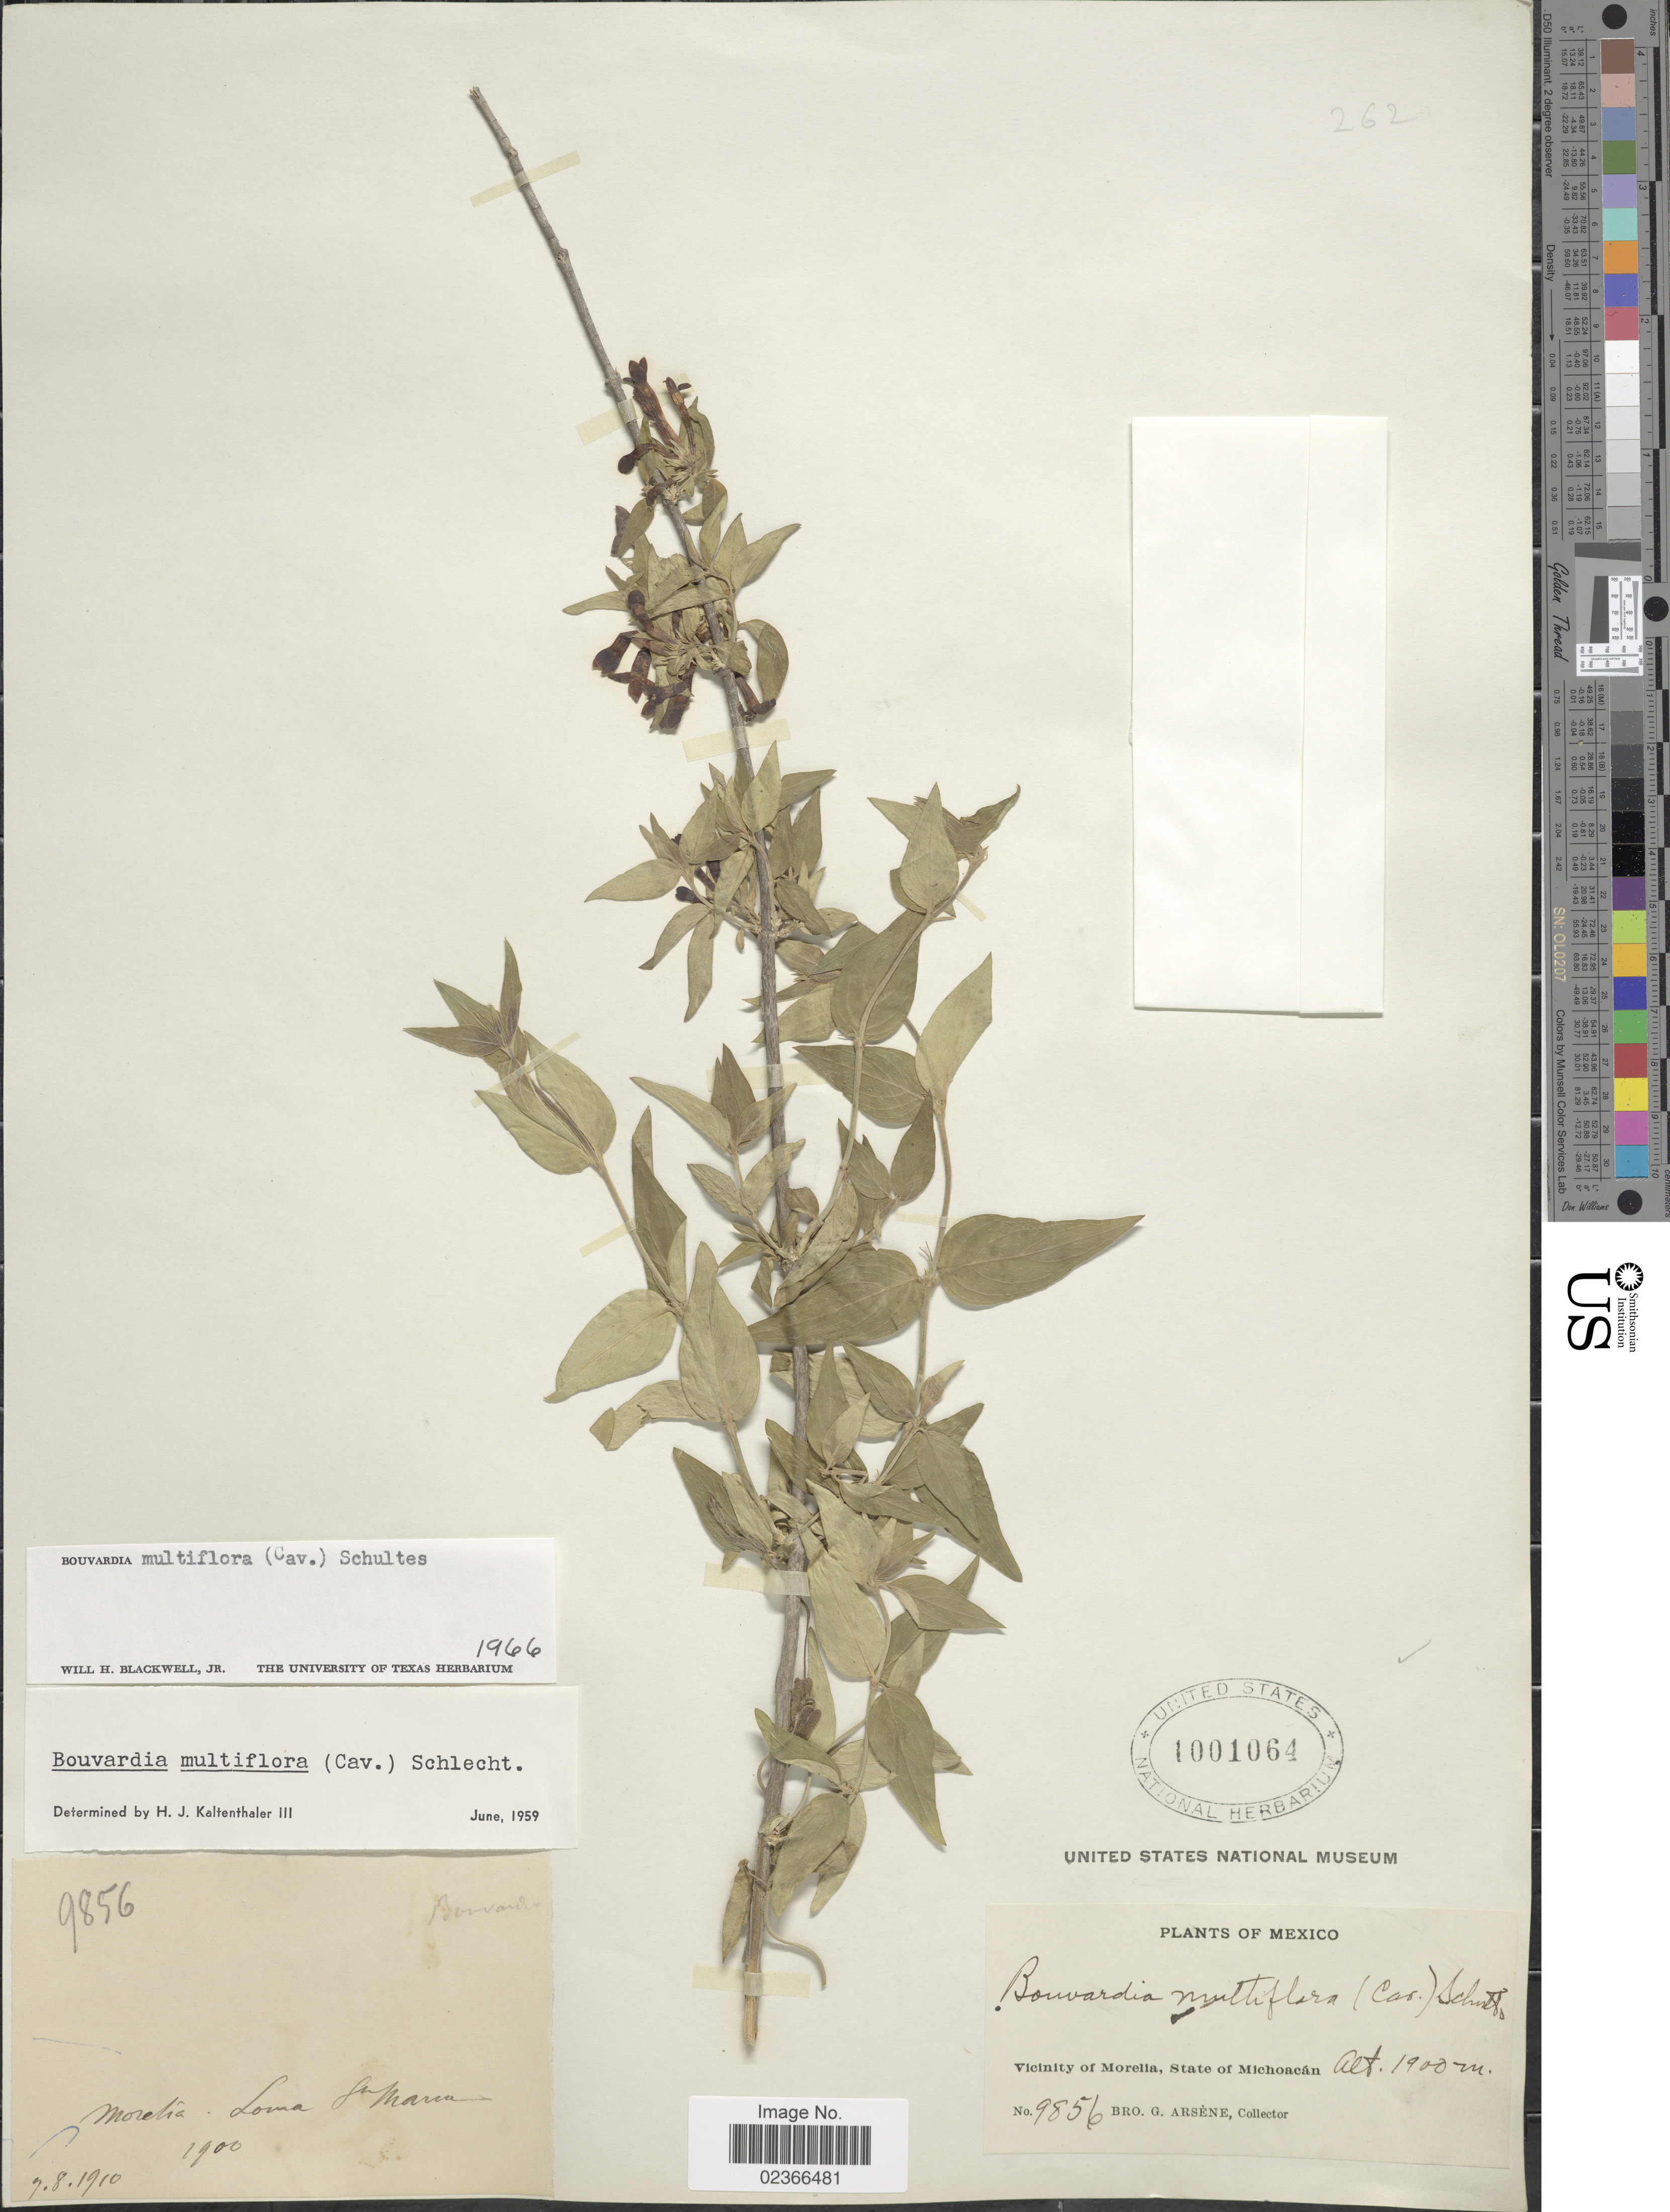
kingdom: Plantae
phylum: Tracheophyta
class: Magnoliopsida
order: Gentianales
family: Rubiaceae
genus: Bouvardia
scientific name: Bouvardia multiflora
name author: (Cav.) Schult.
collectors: Bro. G. Arsène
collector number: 9856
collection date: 1910-07-08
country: Mexico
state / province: Michoacán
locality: Vicinity of Morelia, Loma St Maria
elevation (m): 1900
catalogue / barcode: US 1001064